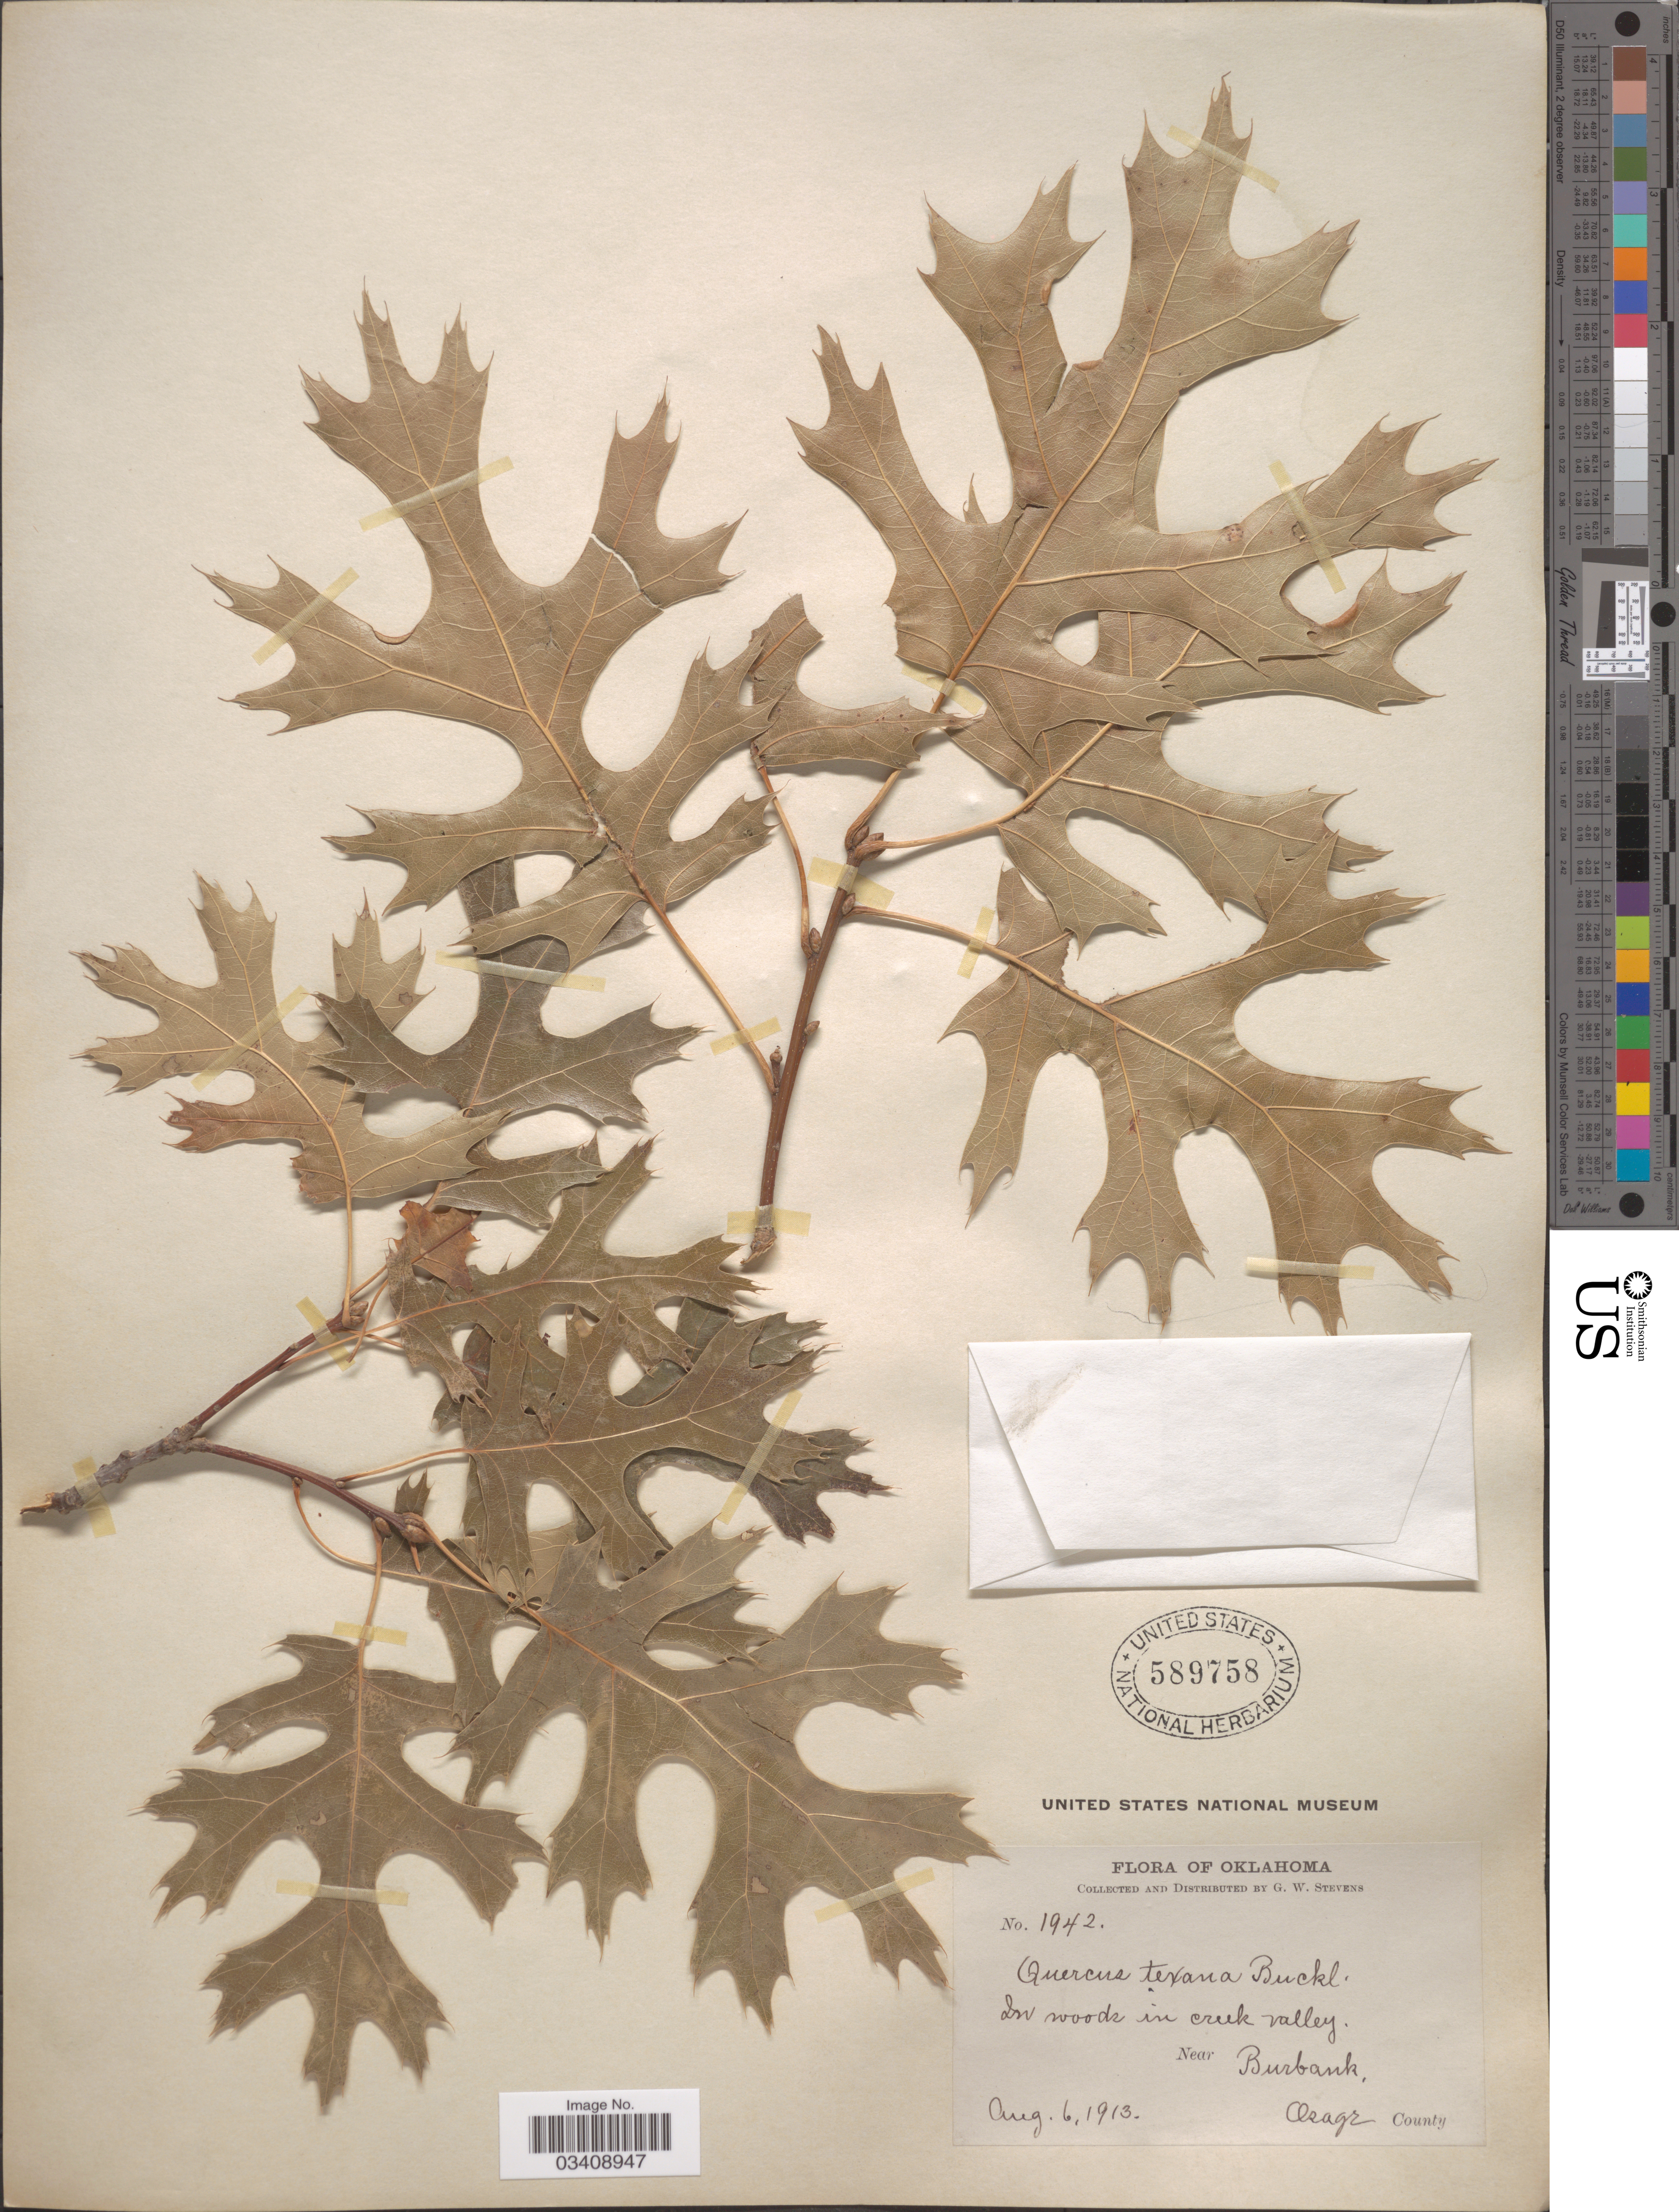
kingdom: Plantae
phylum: Tracheophyta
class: Magnoliopsida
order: Fagales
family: Fagaceae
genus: Quercus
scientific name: Quercus texana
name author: Buckley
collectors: G. W. Stevens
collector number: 1942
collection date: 1913-08-06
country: United States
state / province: Oklahoma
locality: In woods in creek valley. Near Burbank. Osage County.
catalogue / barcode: US 589758